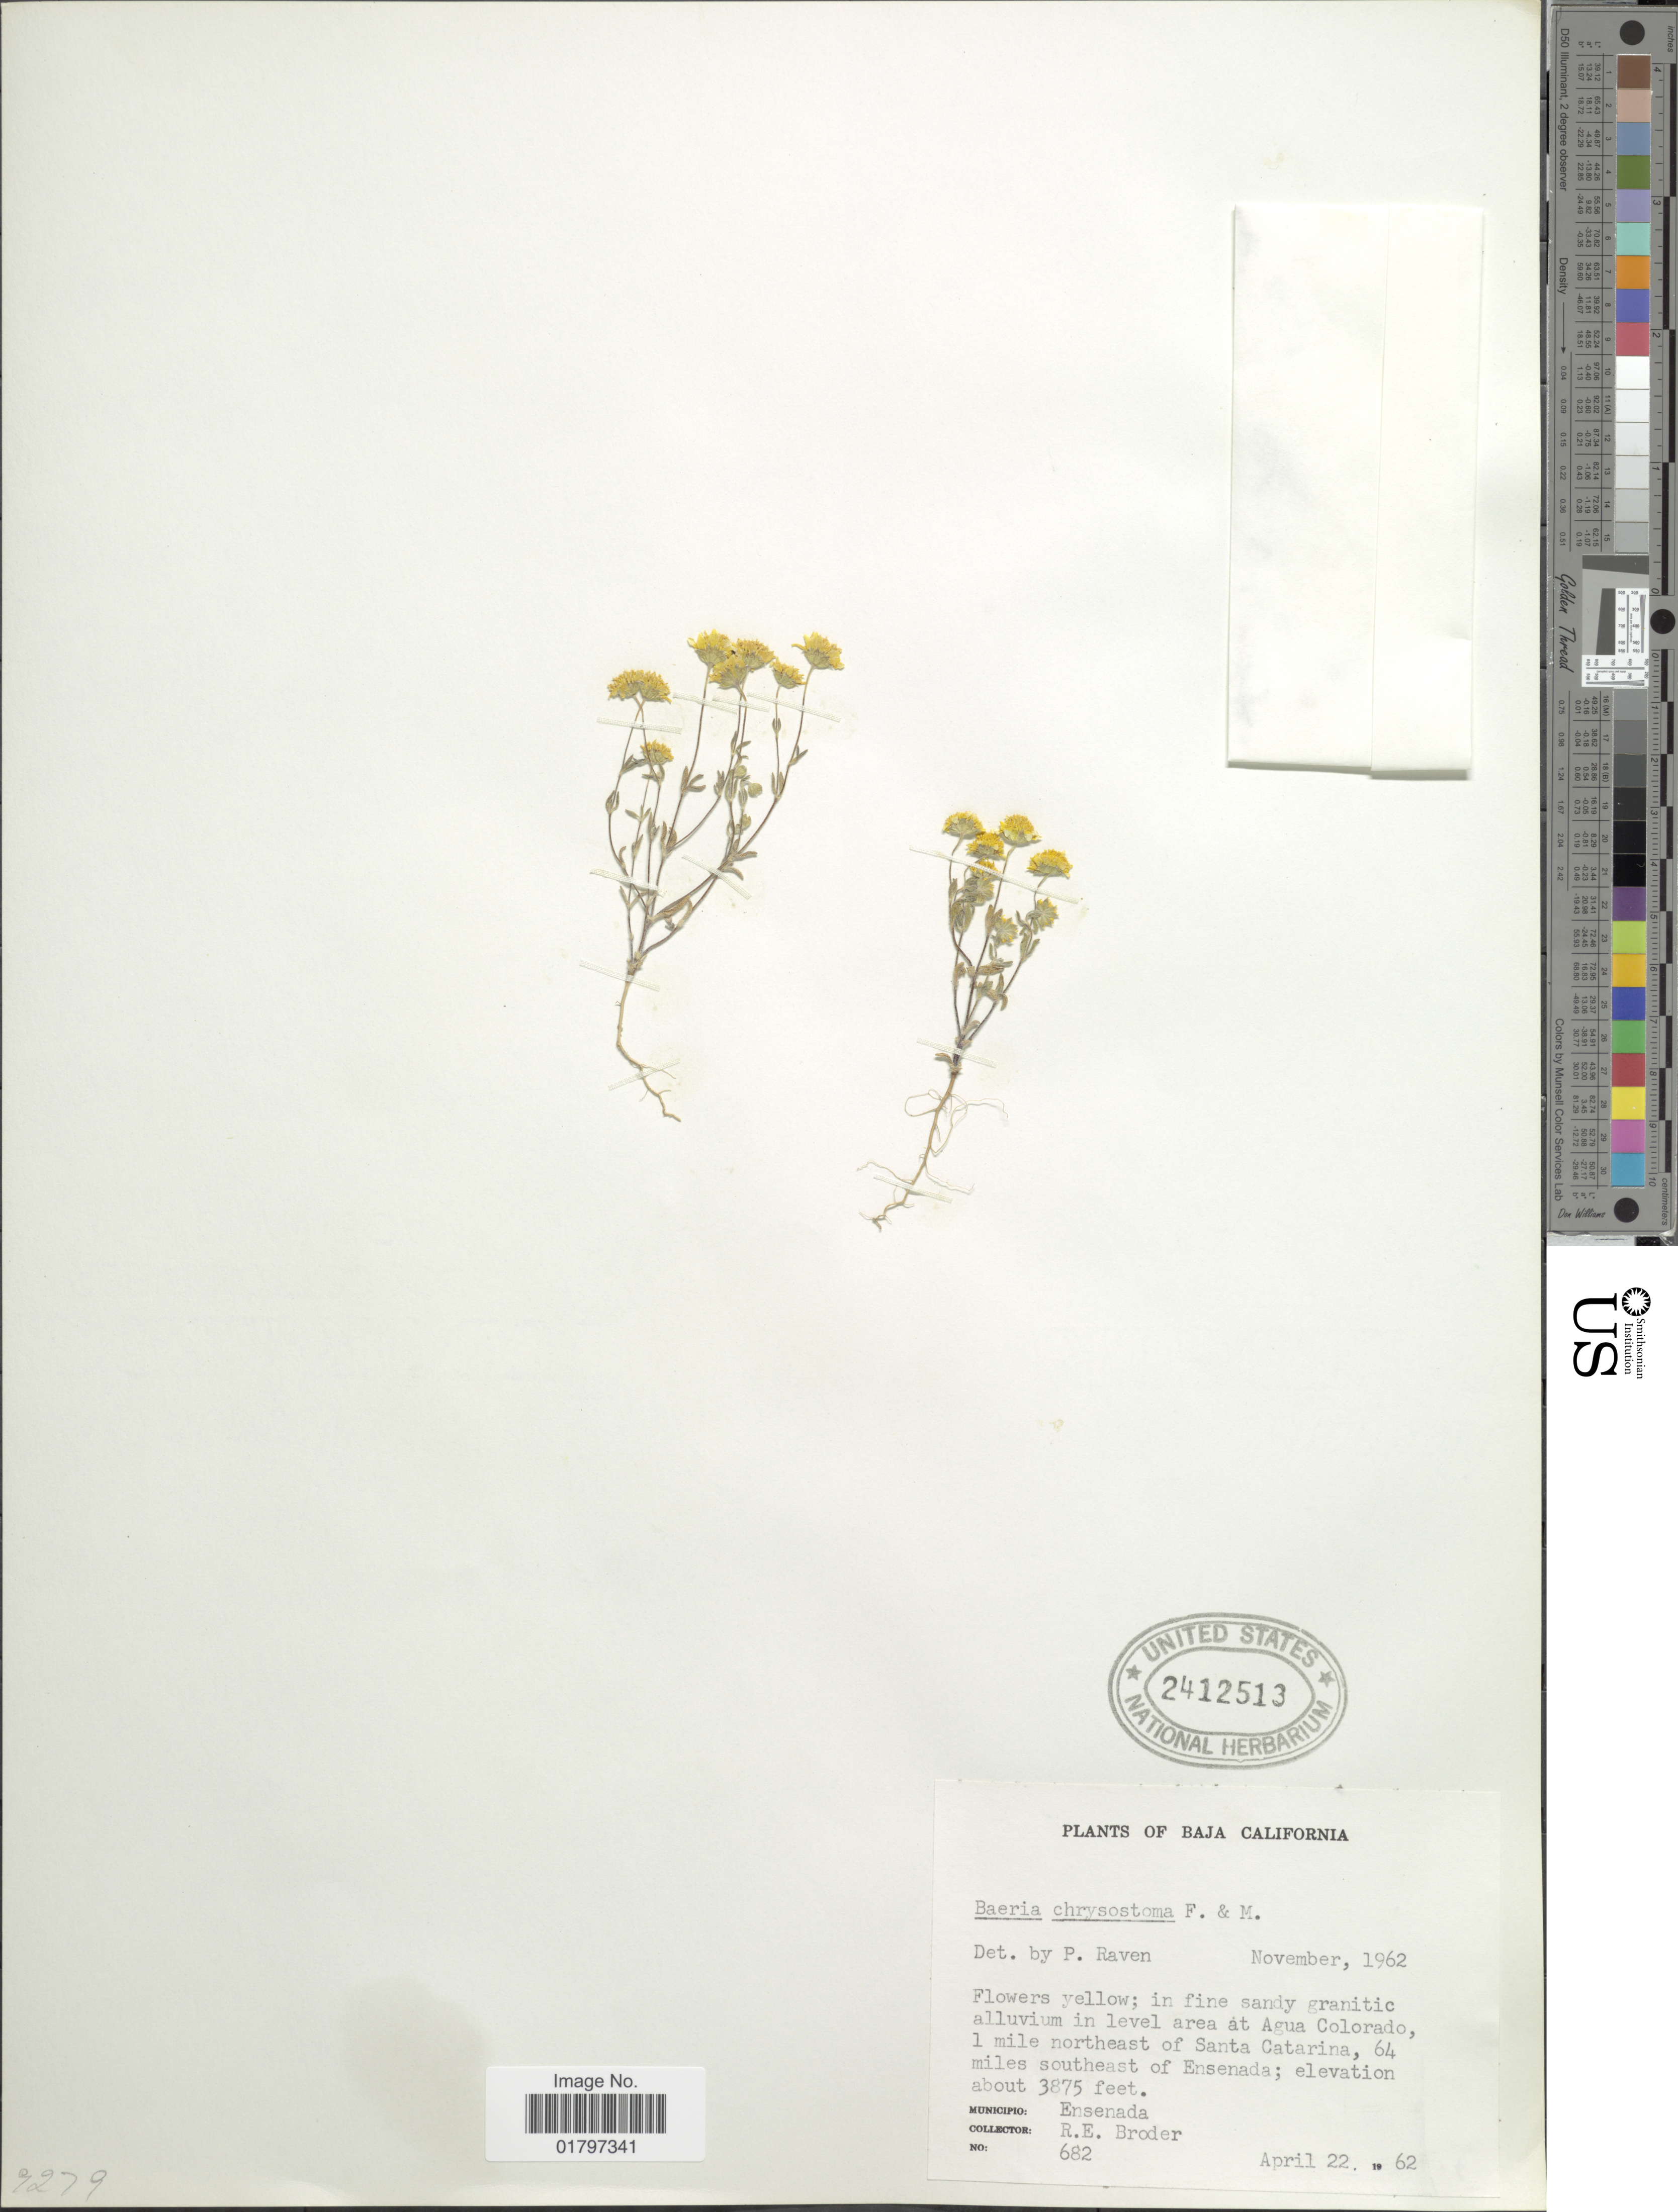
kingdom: Plantae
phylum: Tracheophyta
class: Magnoliopsida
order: Asterales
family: Asteraceae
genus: Lasthenia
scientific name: Lasthenia chrysostoma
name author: (Fisch. & C.A. Mey.) Greene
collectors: R. Broder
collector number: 682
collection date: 1962-04-22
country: Mexico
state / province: Baja California Norte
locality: In fine sandy granitic alluvium in level area at Agua Colorado, 1 mile northeast of Santa Catarina, 64 miles southeast of Ensenada. Municipio: Ensenada.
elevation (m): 1181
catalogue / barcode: US 2412513